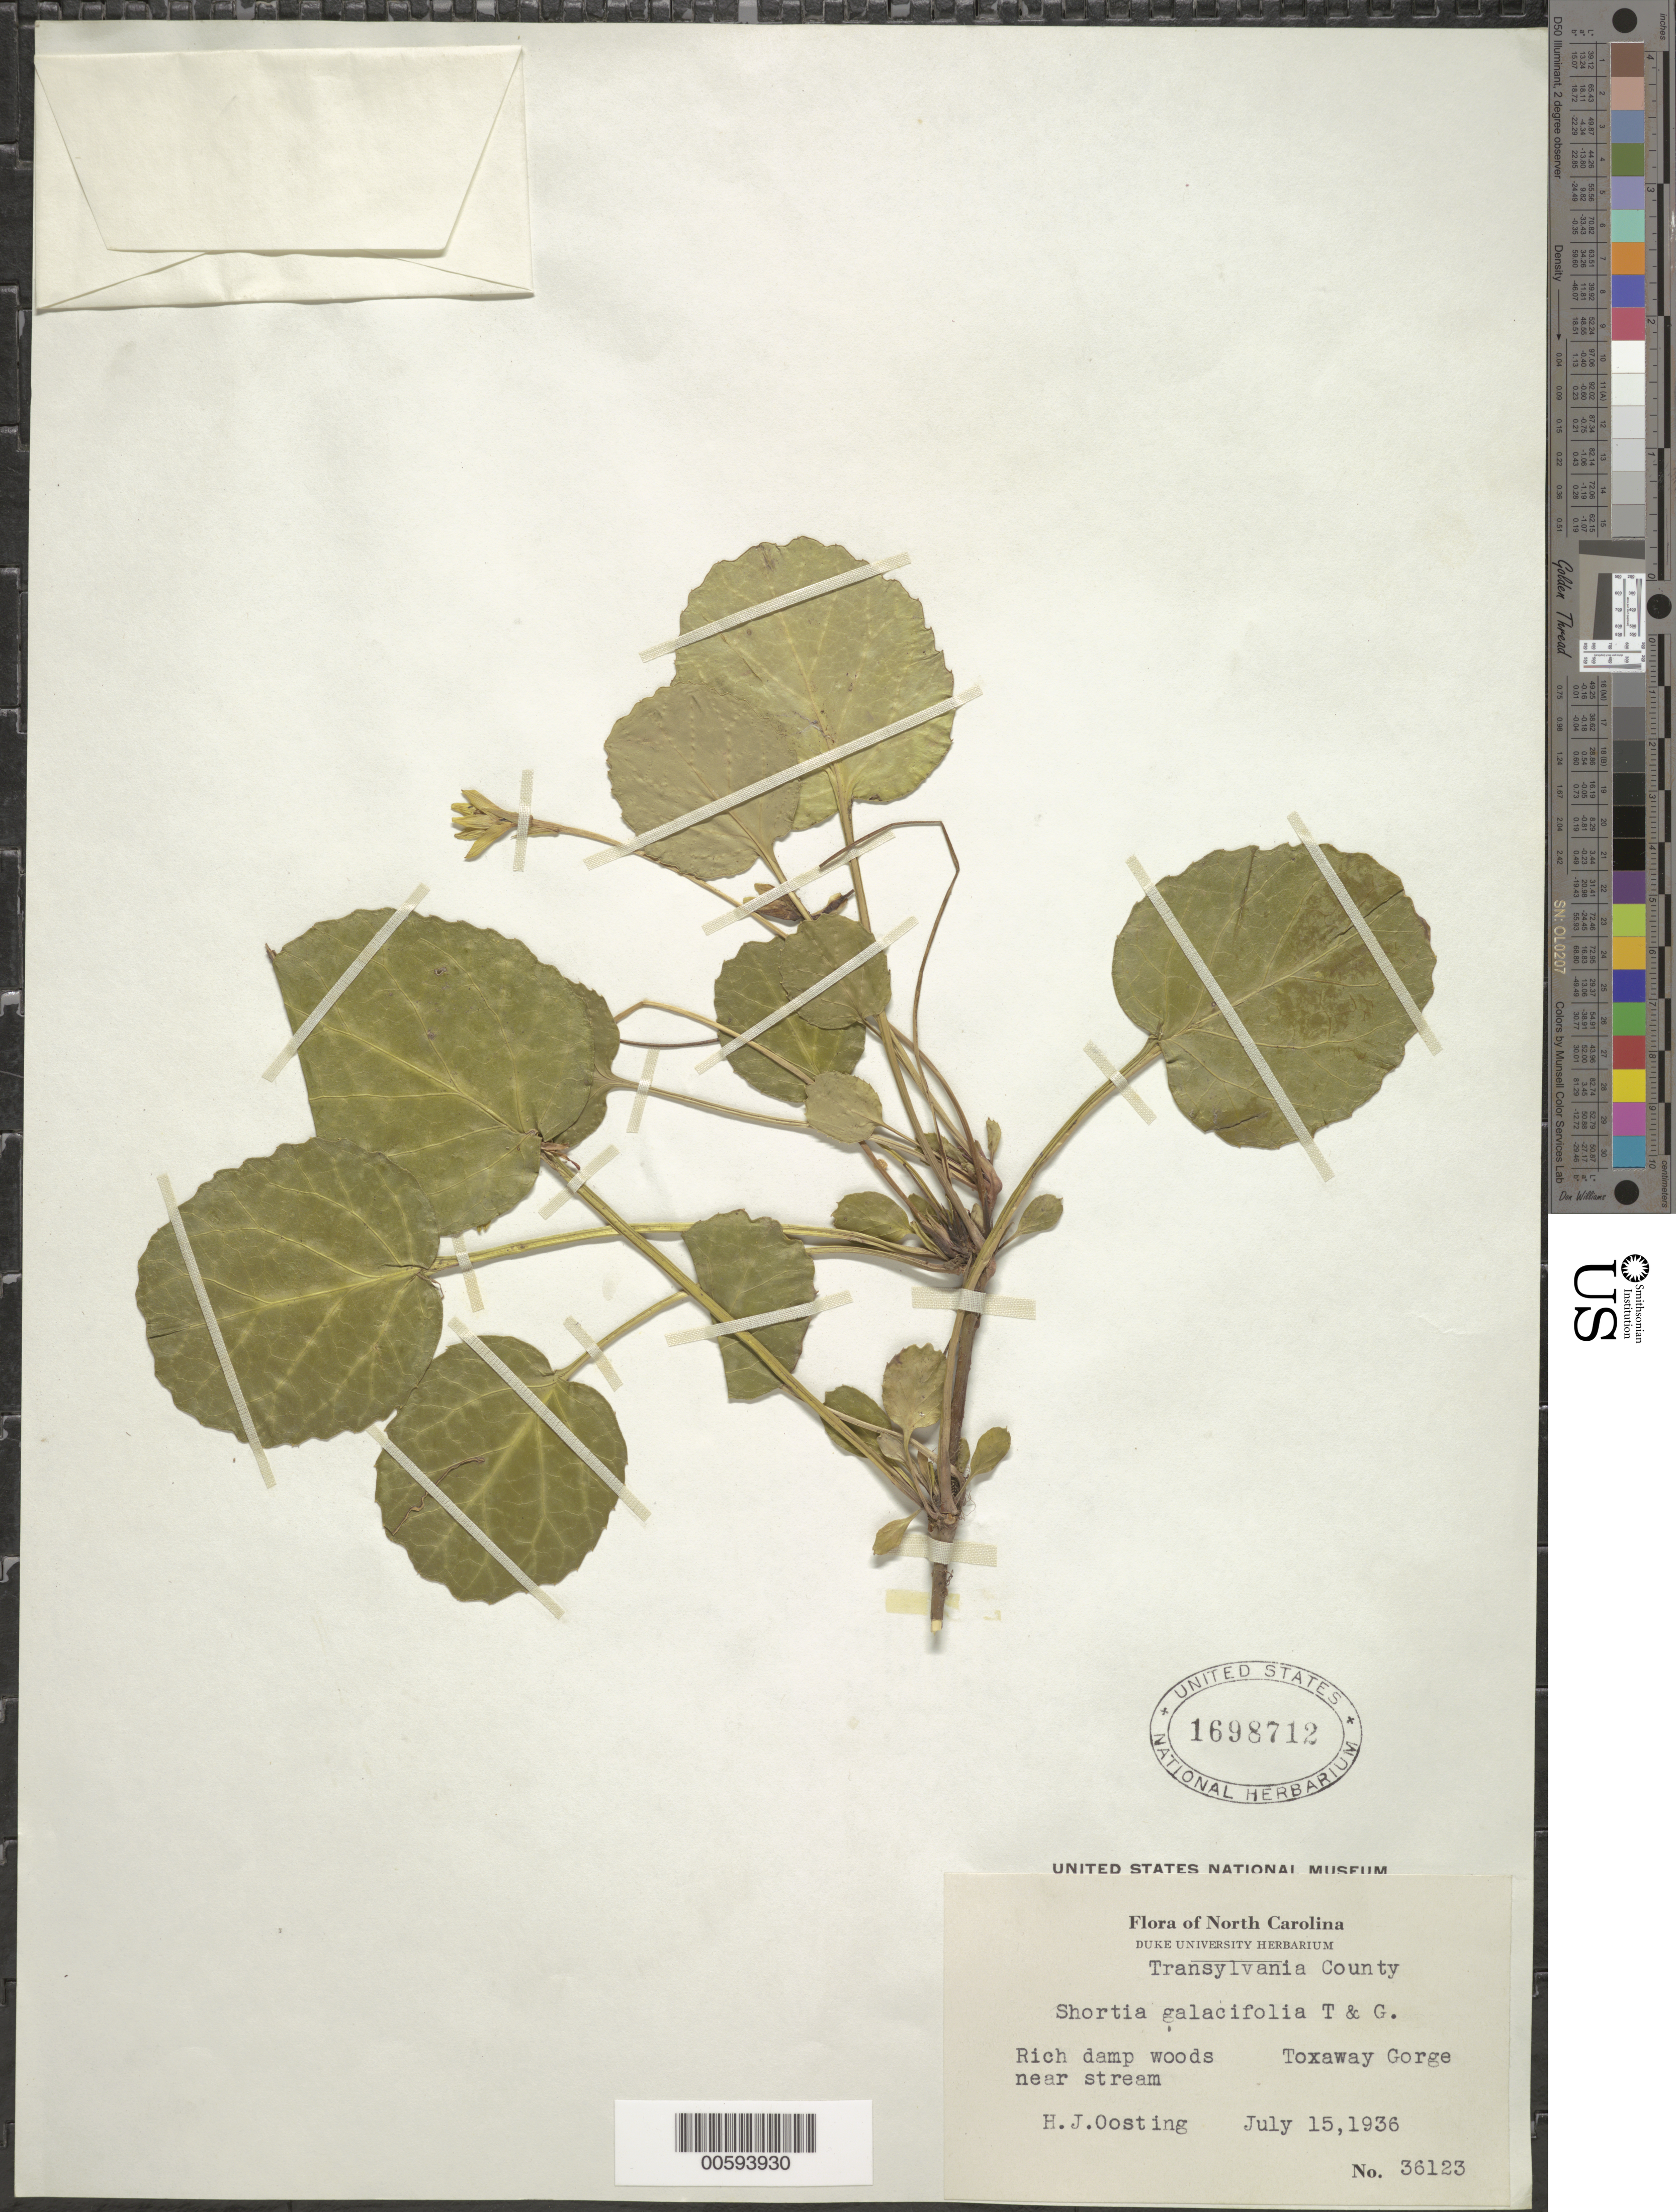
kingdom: Plantae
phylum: Tracheophyta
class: Magnoliopsida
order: Ericales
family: Diapensiaceae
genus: Shortia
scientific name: Shortia galacifolia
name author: Torr. & A. Gray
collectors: H. Oosting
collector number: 36123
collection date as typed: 15 Jul 1936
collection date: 1936-07-15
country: United States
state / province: North Carolina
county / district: Transylvania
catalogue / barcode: US 1698712